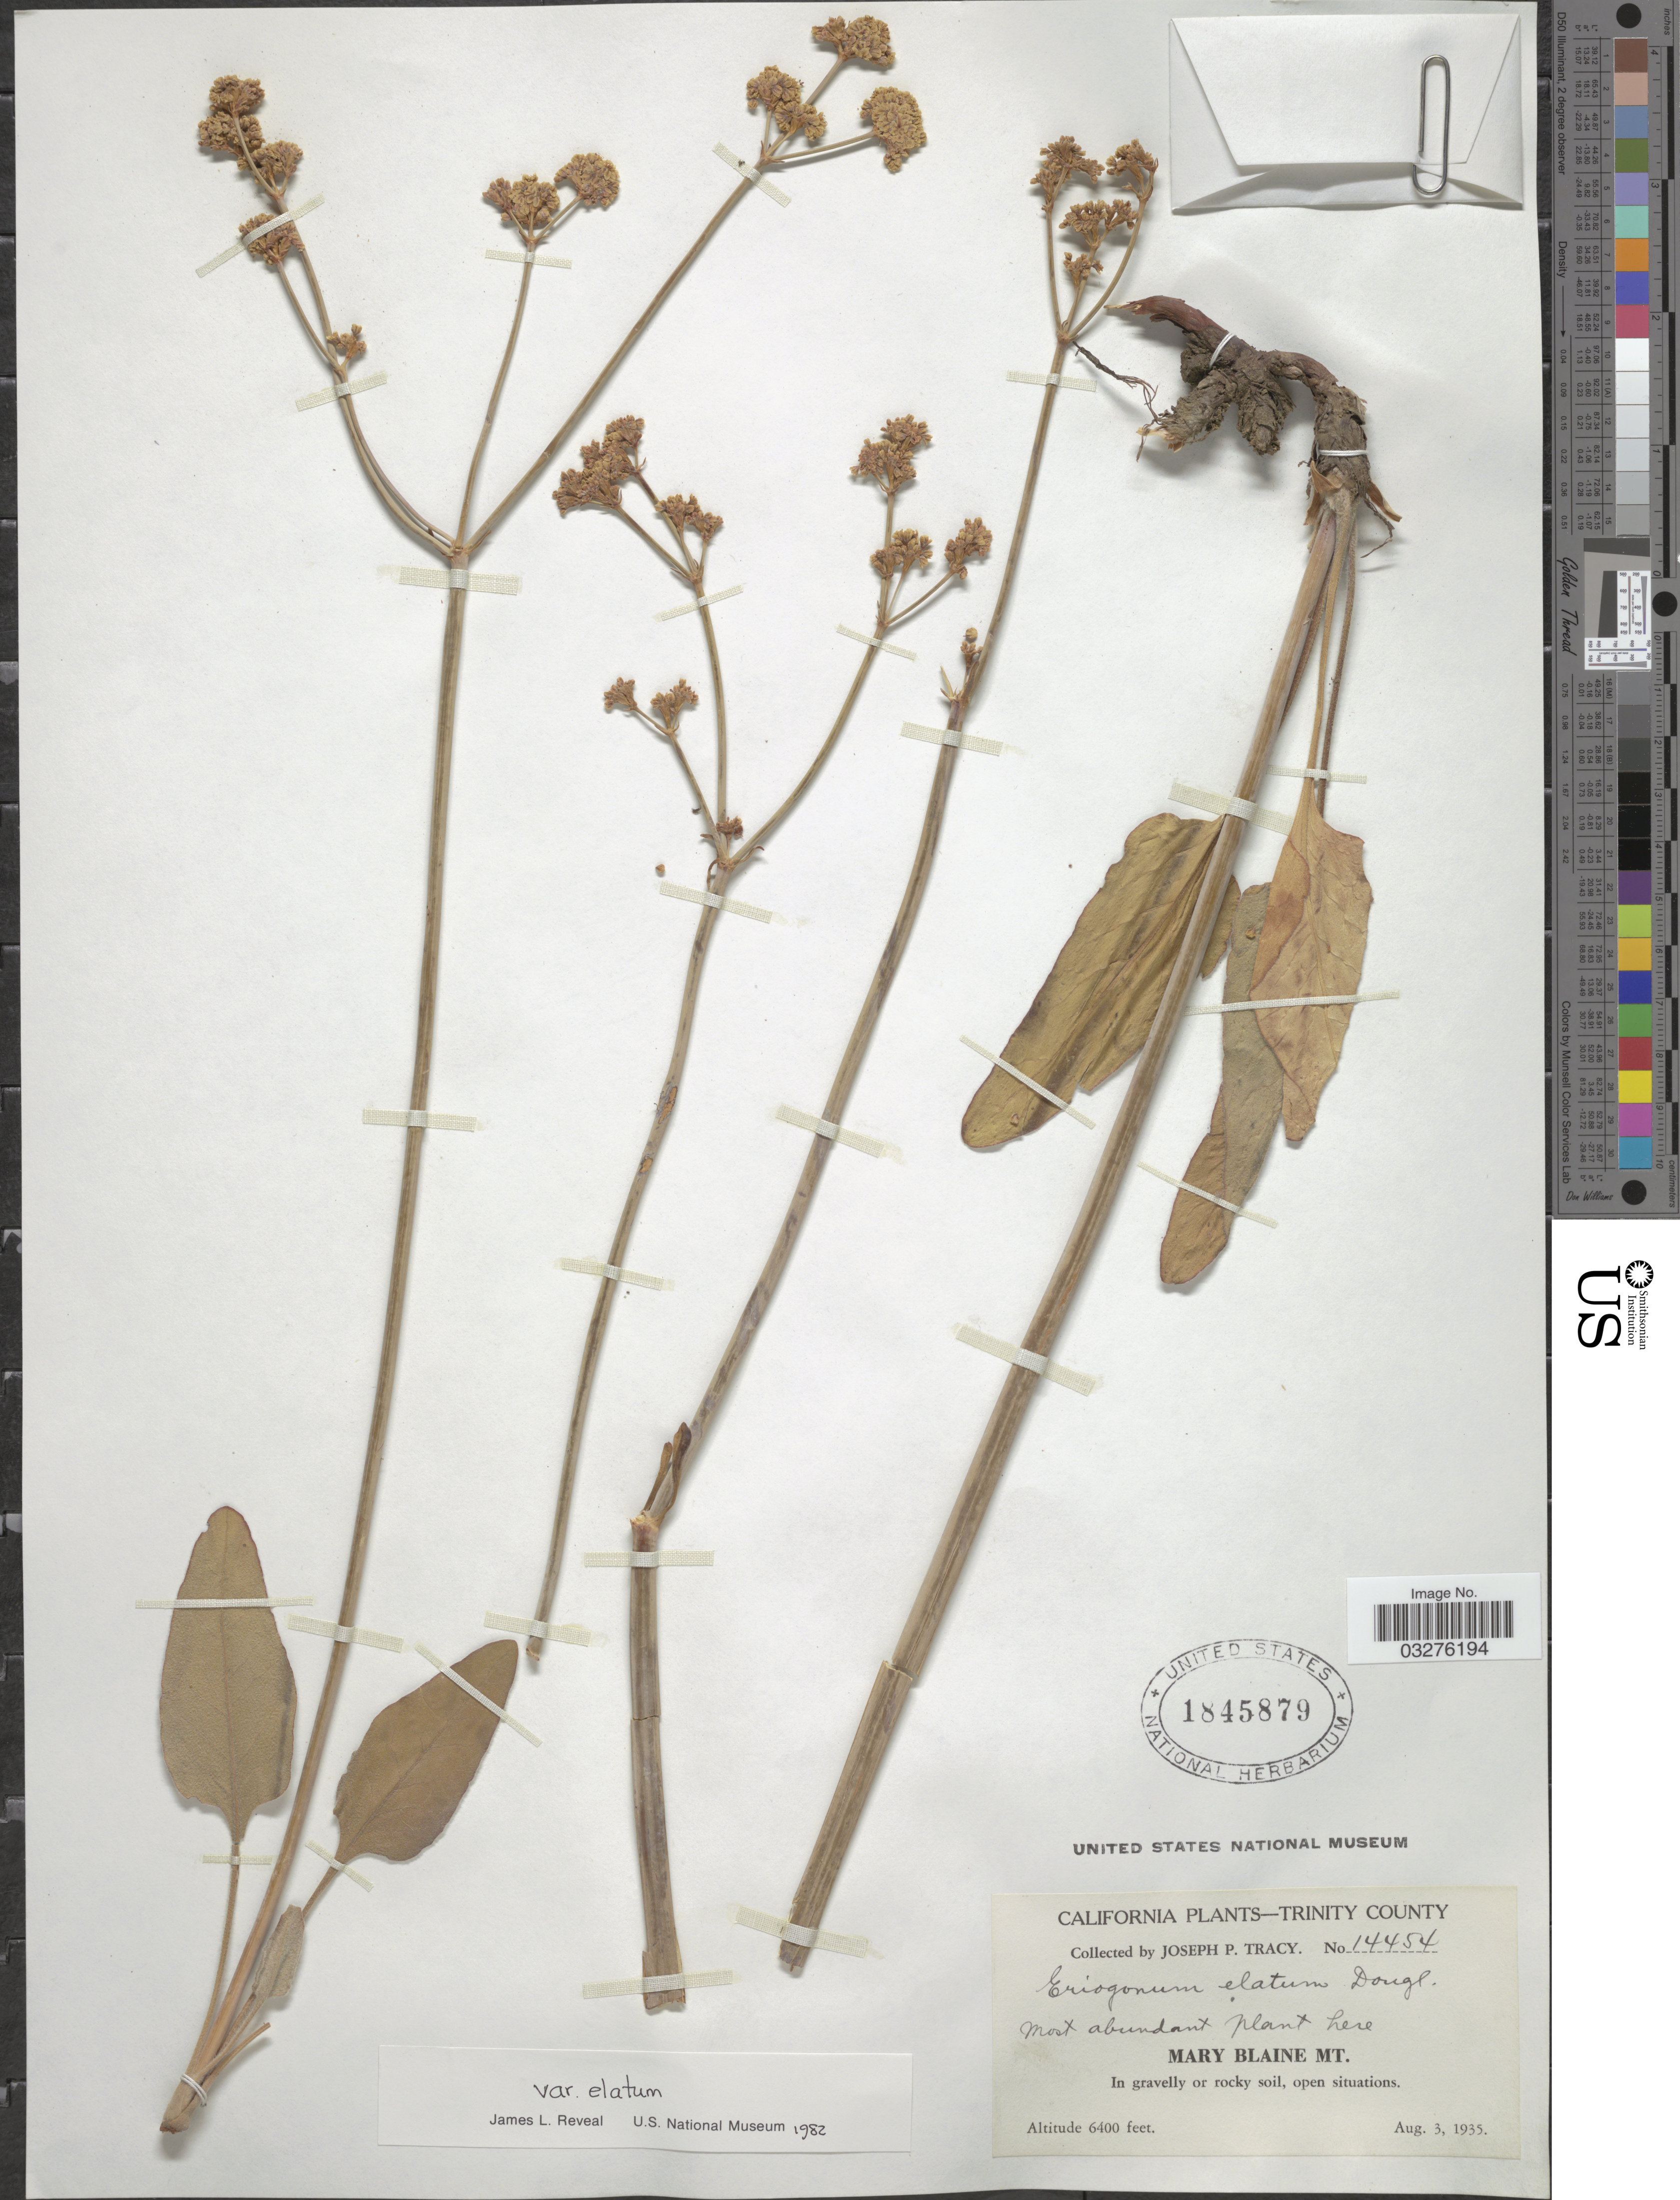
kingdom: Plantae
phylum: Tracheophyta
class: Magnoliopsida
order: Caryophyllales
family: Polygonaceae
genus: Eriogonum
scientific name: Eriogonum elatum var. elatum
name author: Douglas ex Benth.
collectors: J. Tracy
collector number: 14454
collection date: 1935-08-03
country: United States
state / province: California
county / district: Trinity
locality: Trinity County, Mary Blaine Mt.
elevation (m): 1951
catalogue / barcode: US 1845879